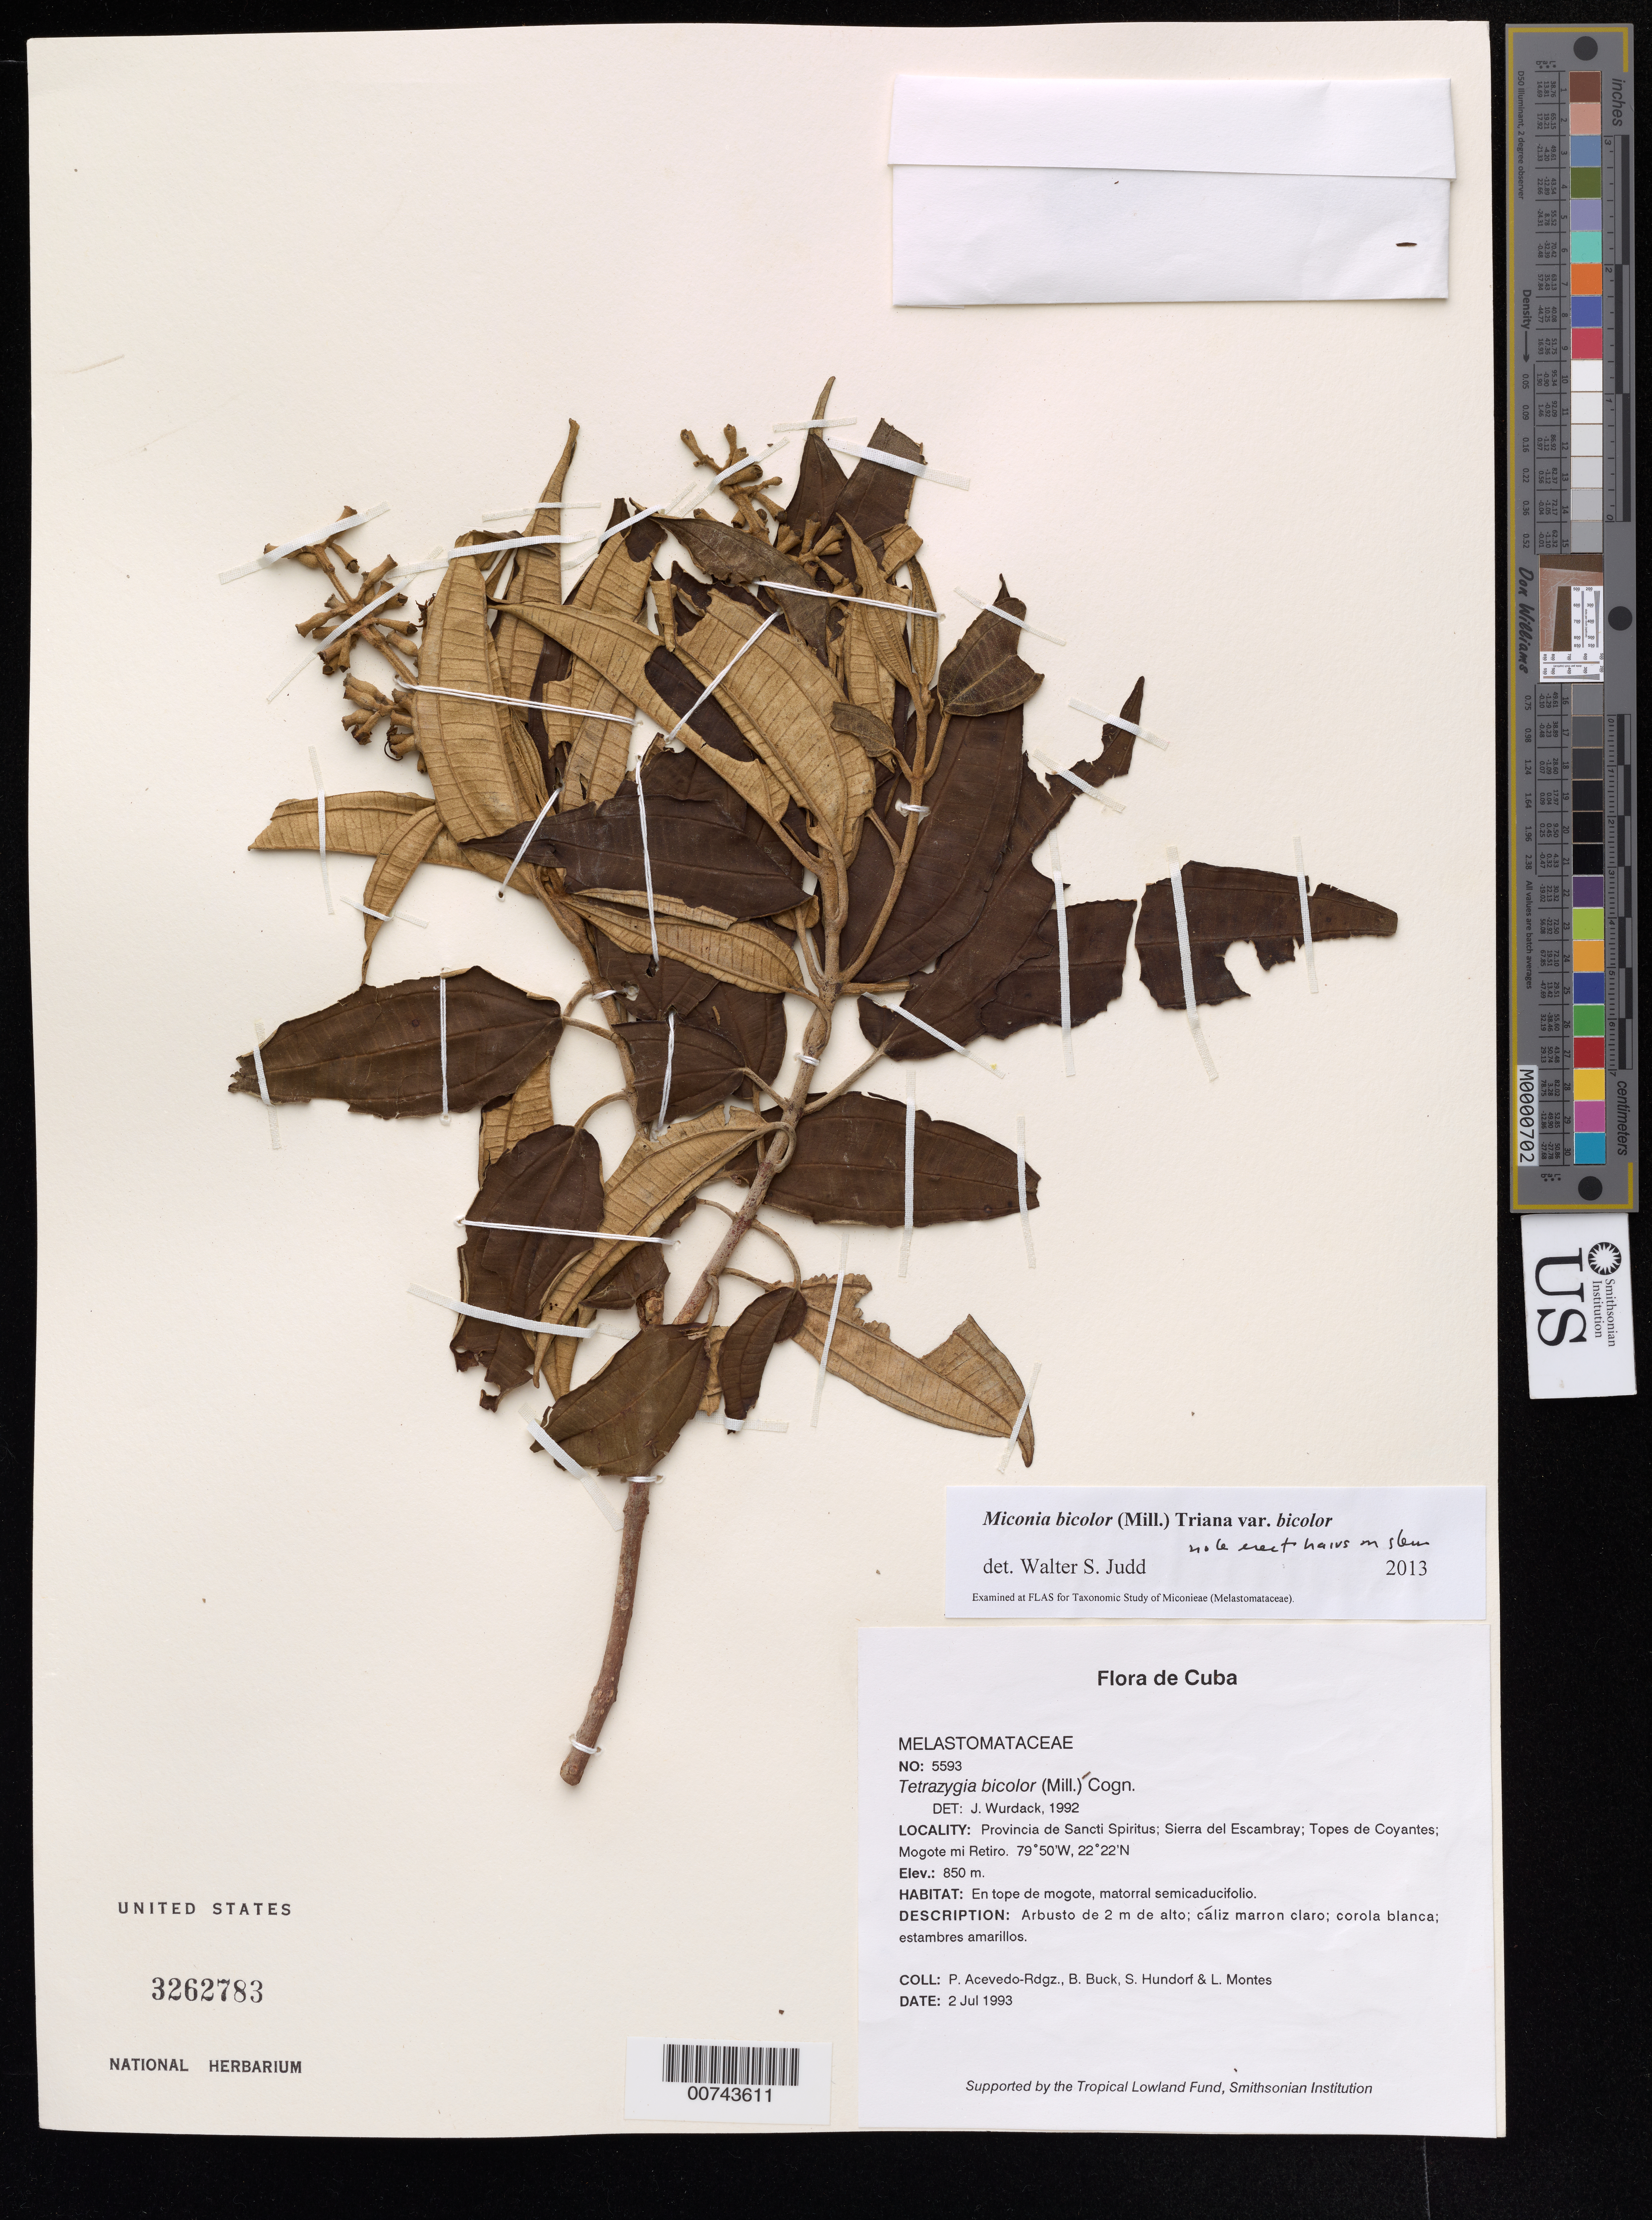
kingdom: Plantae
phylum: Tracheophyta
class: Magnoliopsida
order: Myrtales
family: Melastomataceae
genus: Miconia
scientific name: Miconia bicolor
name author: (Mill.) Triana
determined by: Judd, Walter S.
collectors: P. Acevedo-Rodr., B. Buck, S. Hundorf & L. Montes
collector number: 5593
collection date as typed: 02 Jul 1993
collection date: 1993-07-02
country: Cuba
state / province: Sancti Spiritus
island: Cuba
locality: Sierra del Escambray; Topes de Coyantes; Mogote mi Retiro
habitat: En tope de mogote, matorral semicaducifolio.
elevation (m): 850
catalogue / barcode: US 3262783